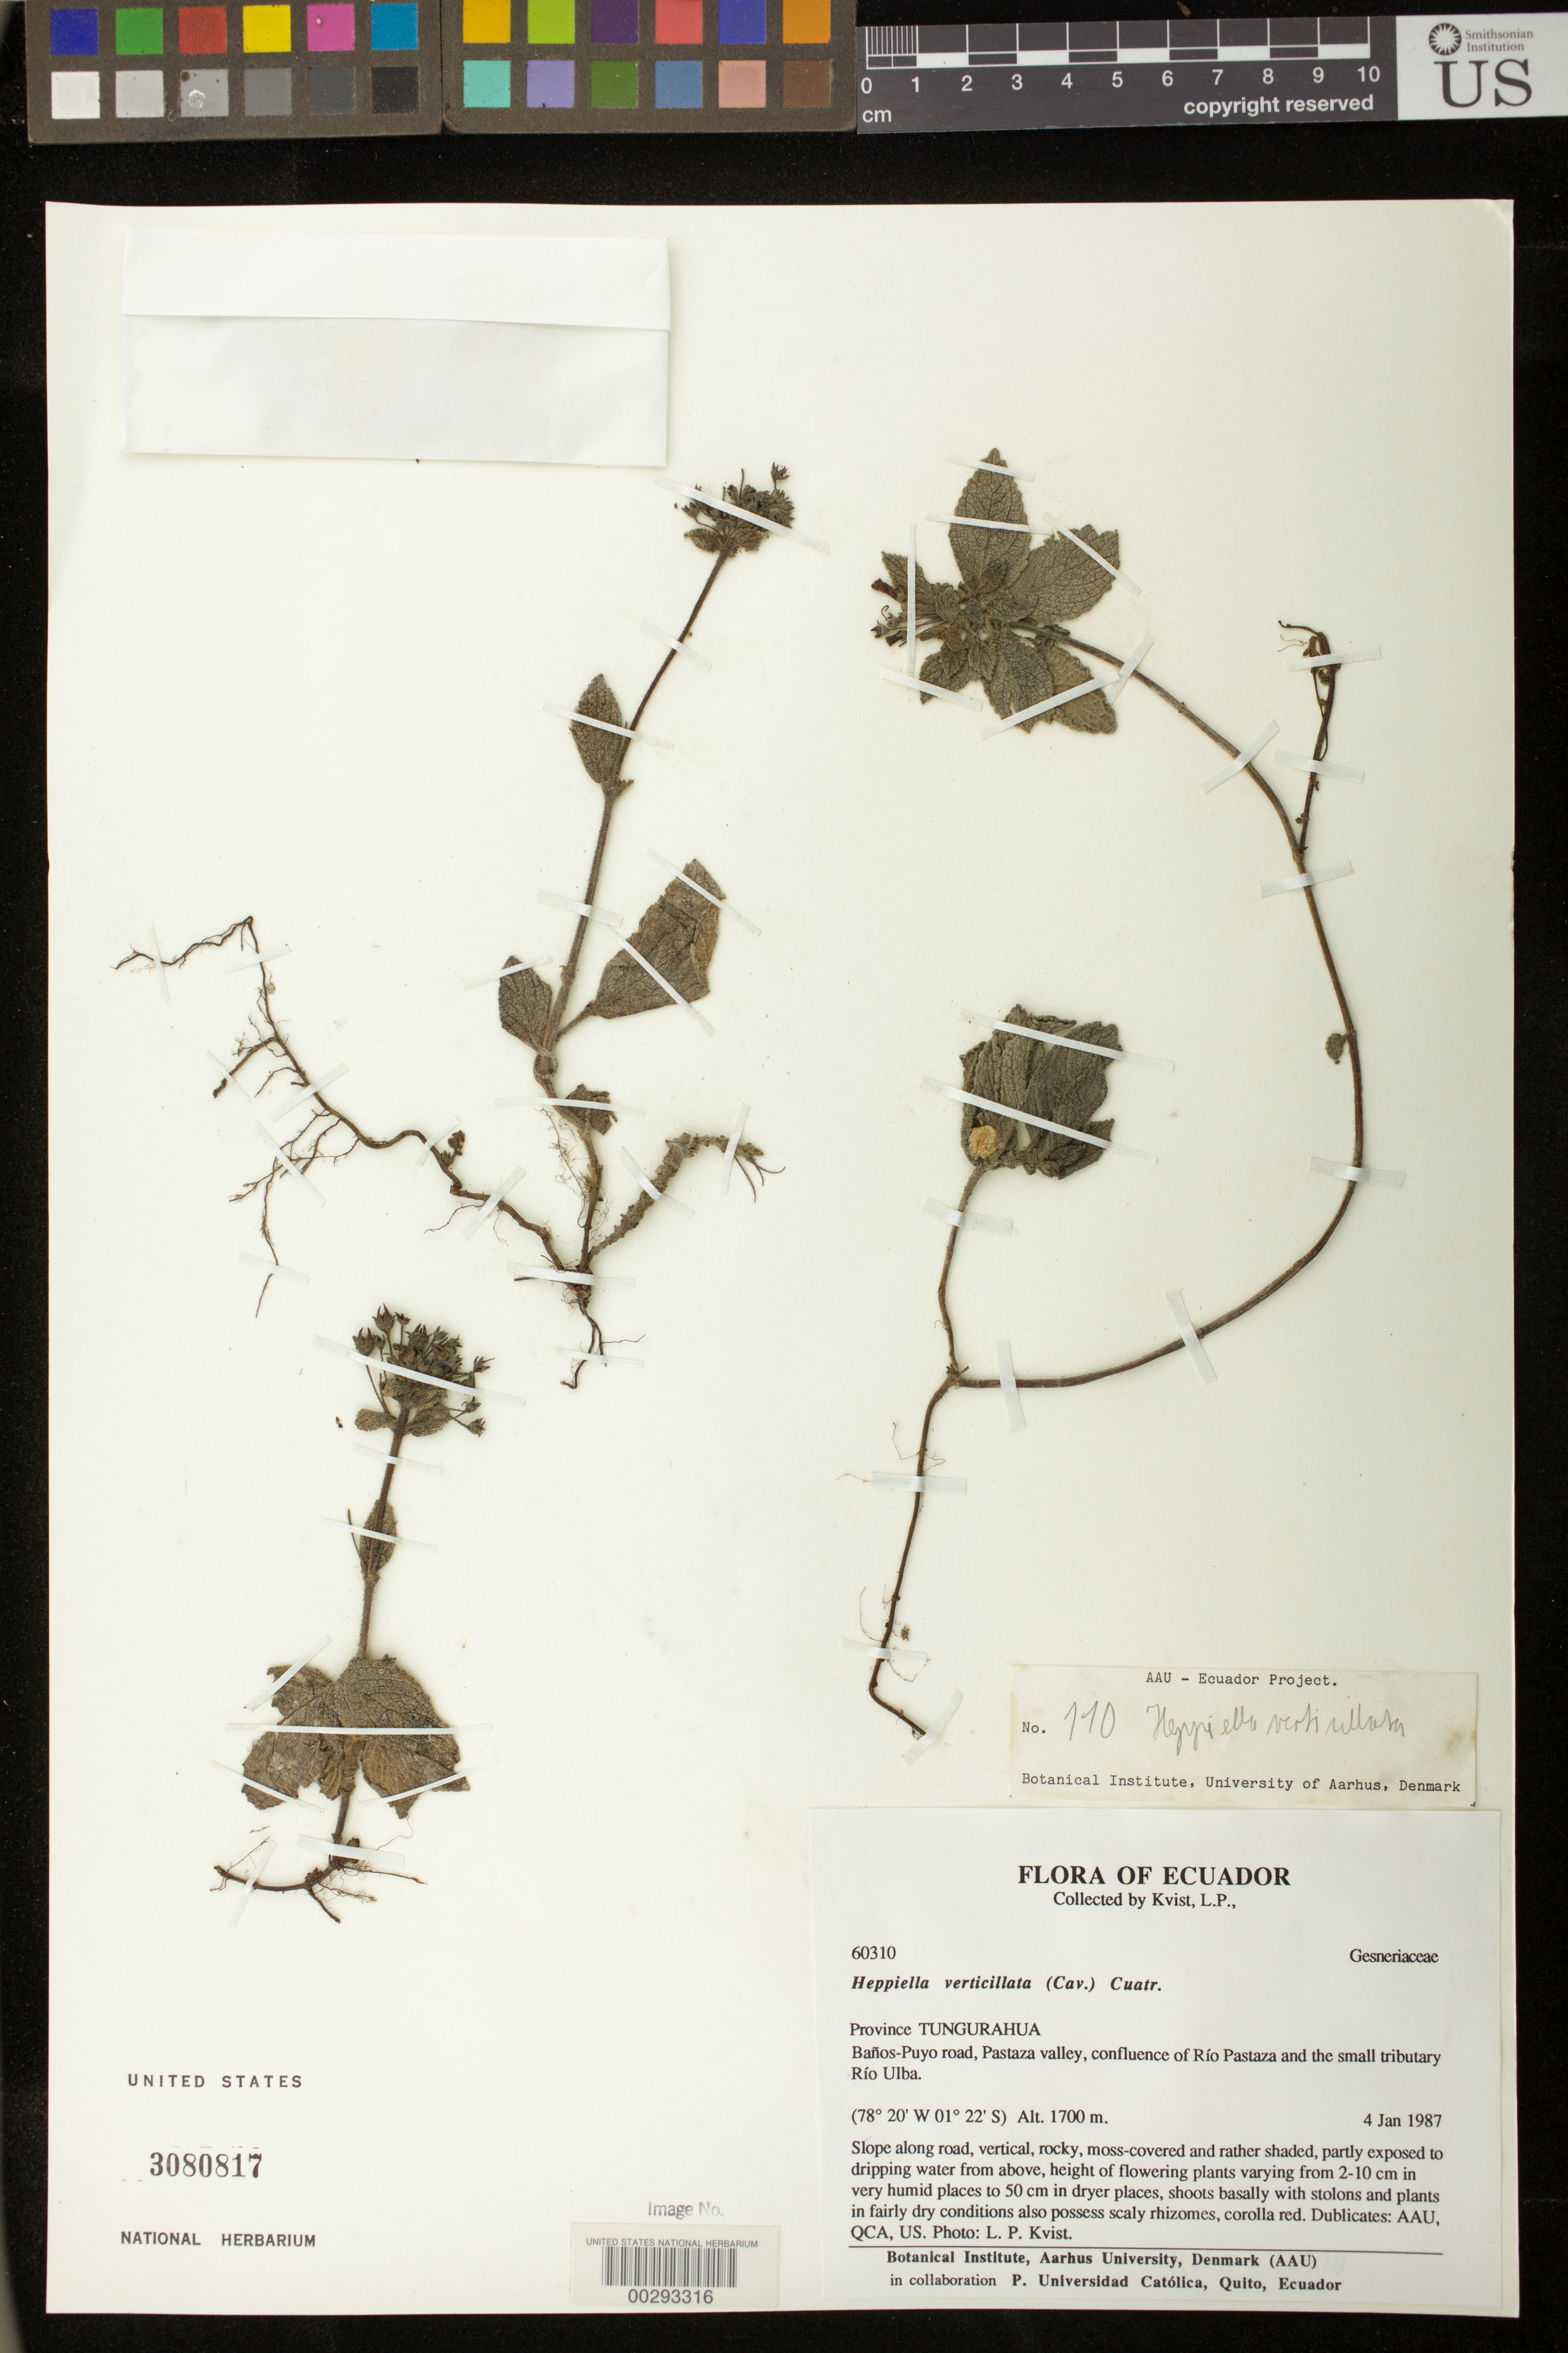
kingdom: Plantae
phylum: Tracheophyta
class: Magnoliopsida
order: Lamiales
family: Gesneriaceae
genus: Heppiella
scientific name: Heppiella verticillata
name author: (Cav.) Cuatrec.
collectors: L. P. Kvist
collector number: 60310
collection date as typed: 04 Jan 1987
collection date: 1987-01-04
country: Ecuador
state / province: Tungurahua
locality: Banos - Puyo road, Pastaza valley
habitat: Shaded partly exposed to dripping water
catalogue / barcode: US 3080817